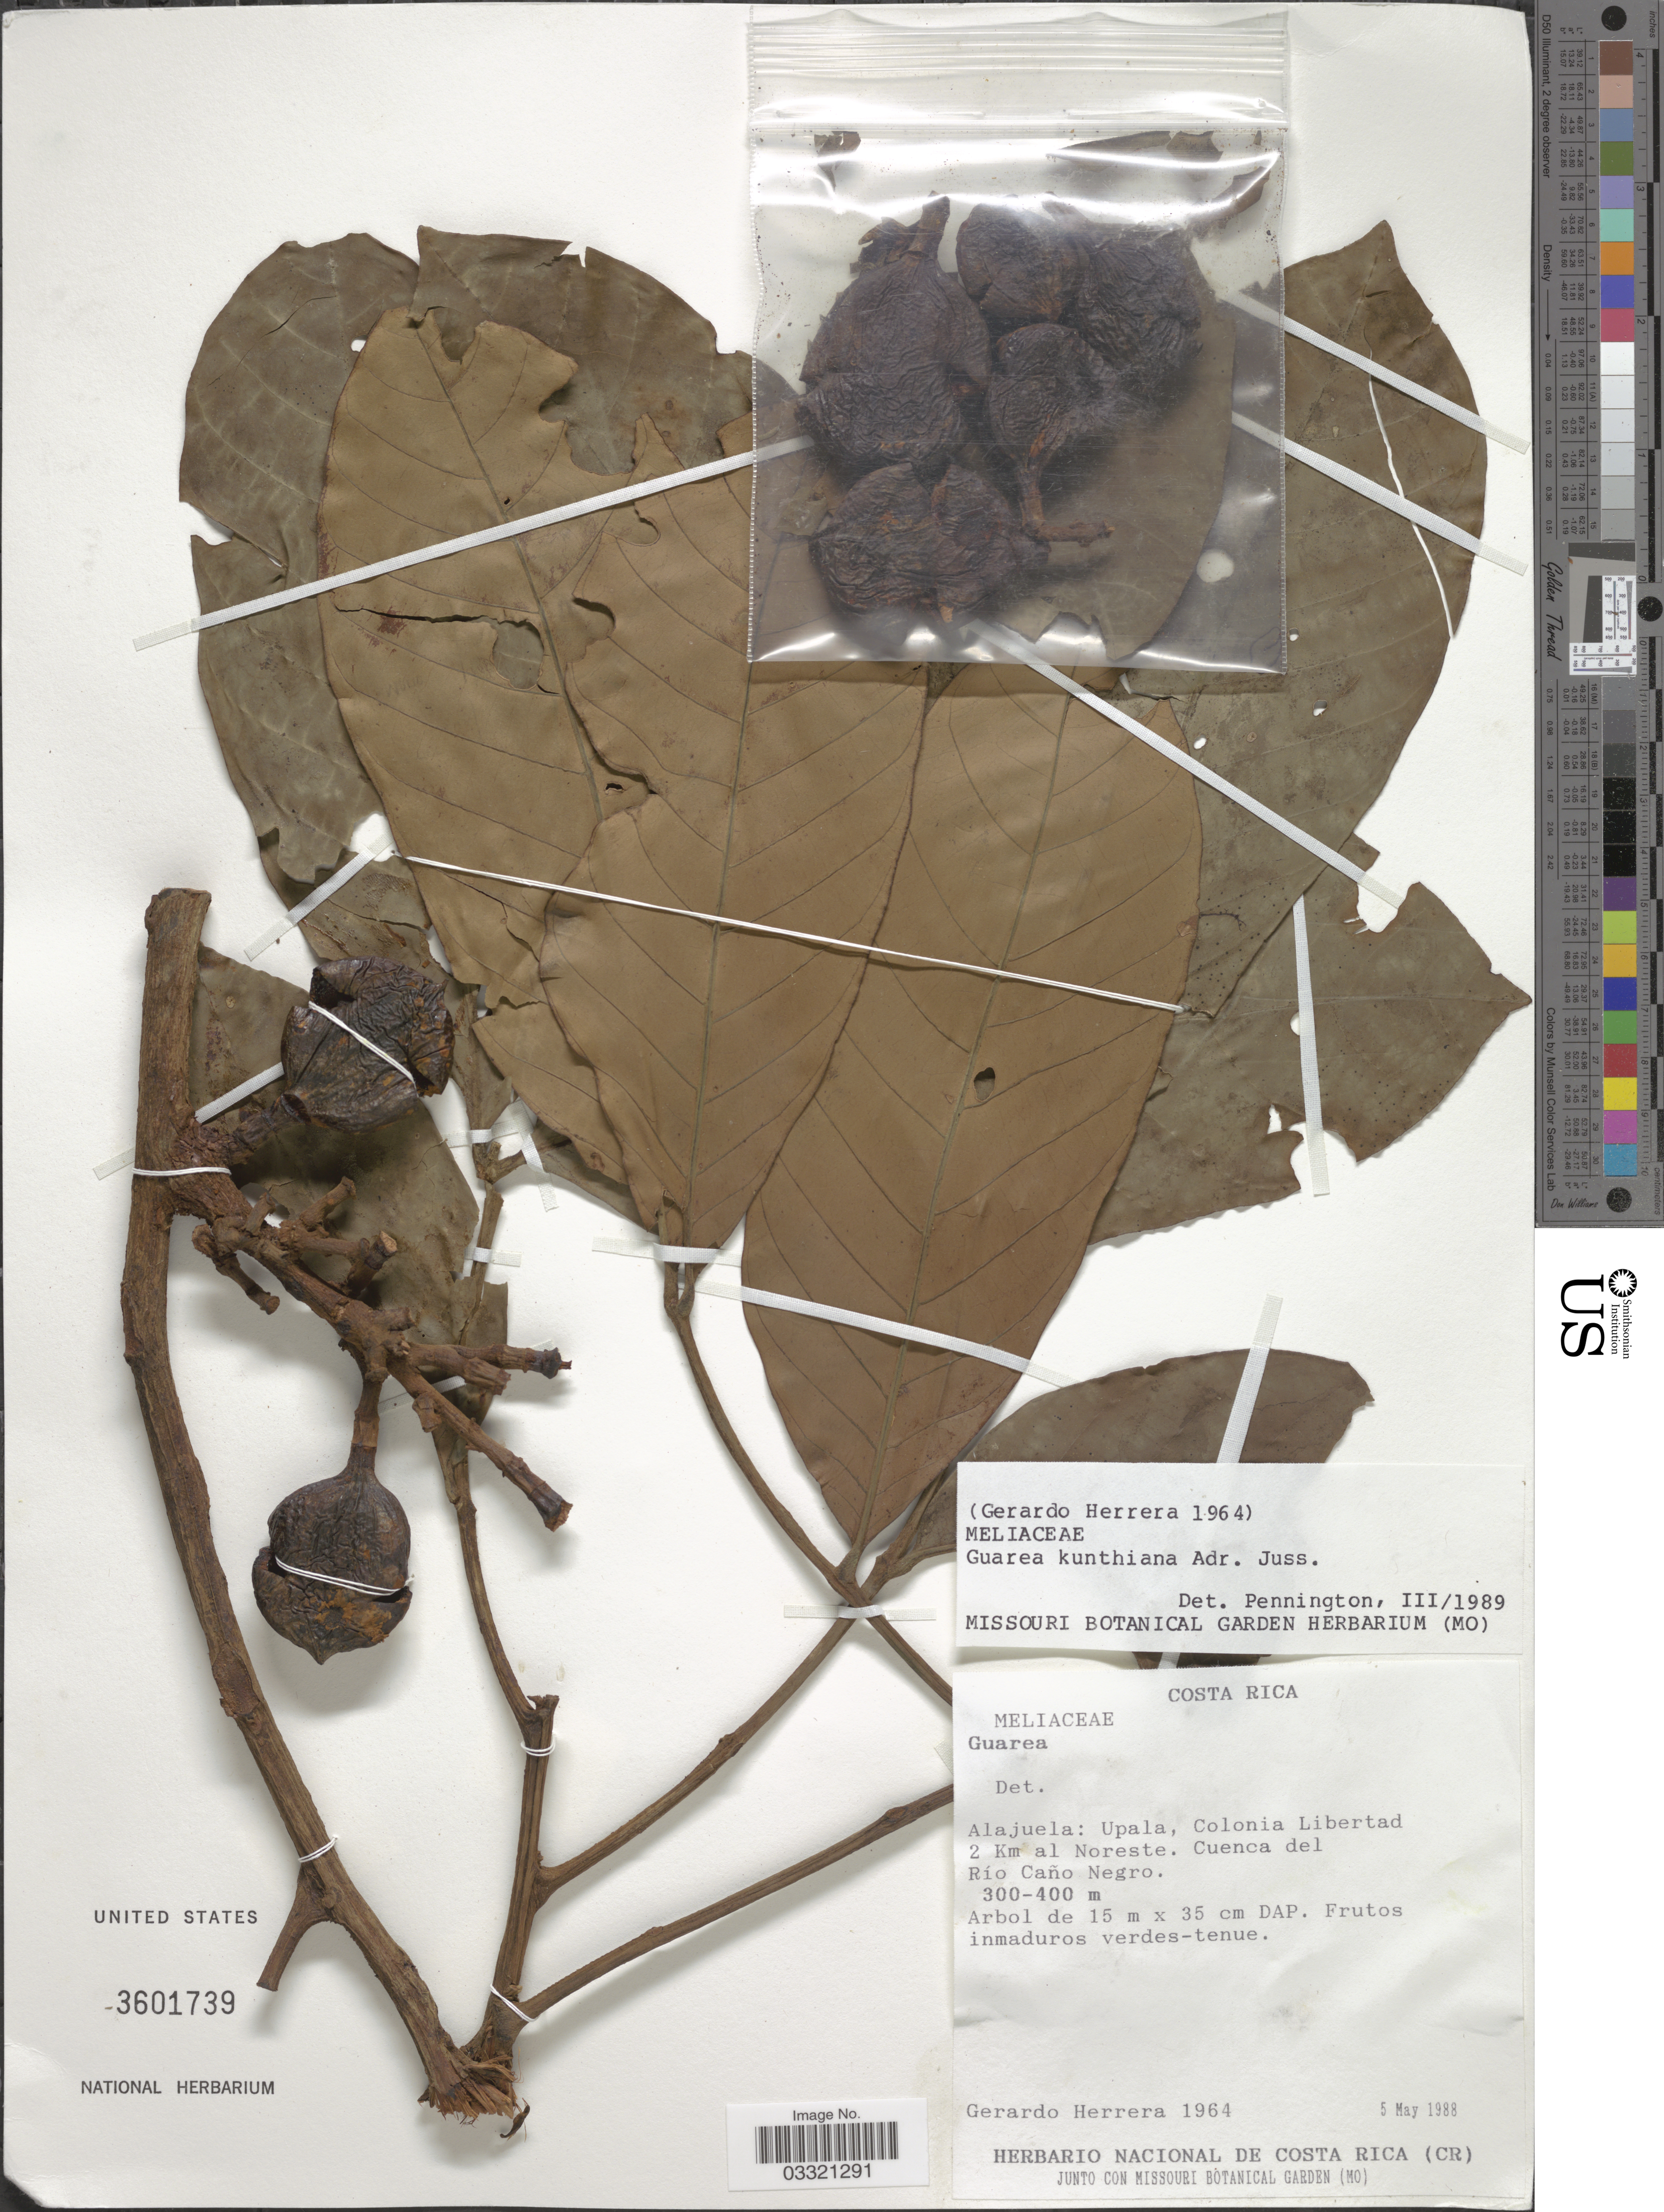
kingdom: Plantae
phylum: Tracheophyta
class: Magnoliopsida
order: Sapindales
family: Meliaceae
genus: Guarea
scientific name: Guarea kunthiana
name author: A. Juss.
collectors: G. Herrera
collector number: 1964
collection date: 1988-05-05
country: Costa Rica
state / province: Alajuela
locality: Upala, Colonia Libertad 2 Km al Noreste. Cuenca del Río Caño Negro.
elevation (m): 300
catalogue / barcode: US 3601739